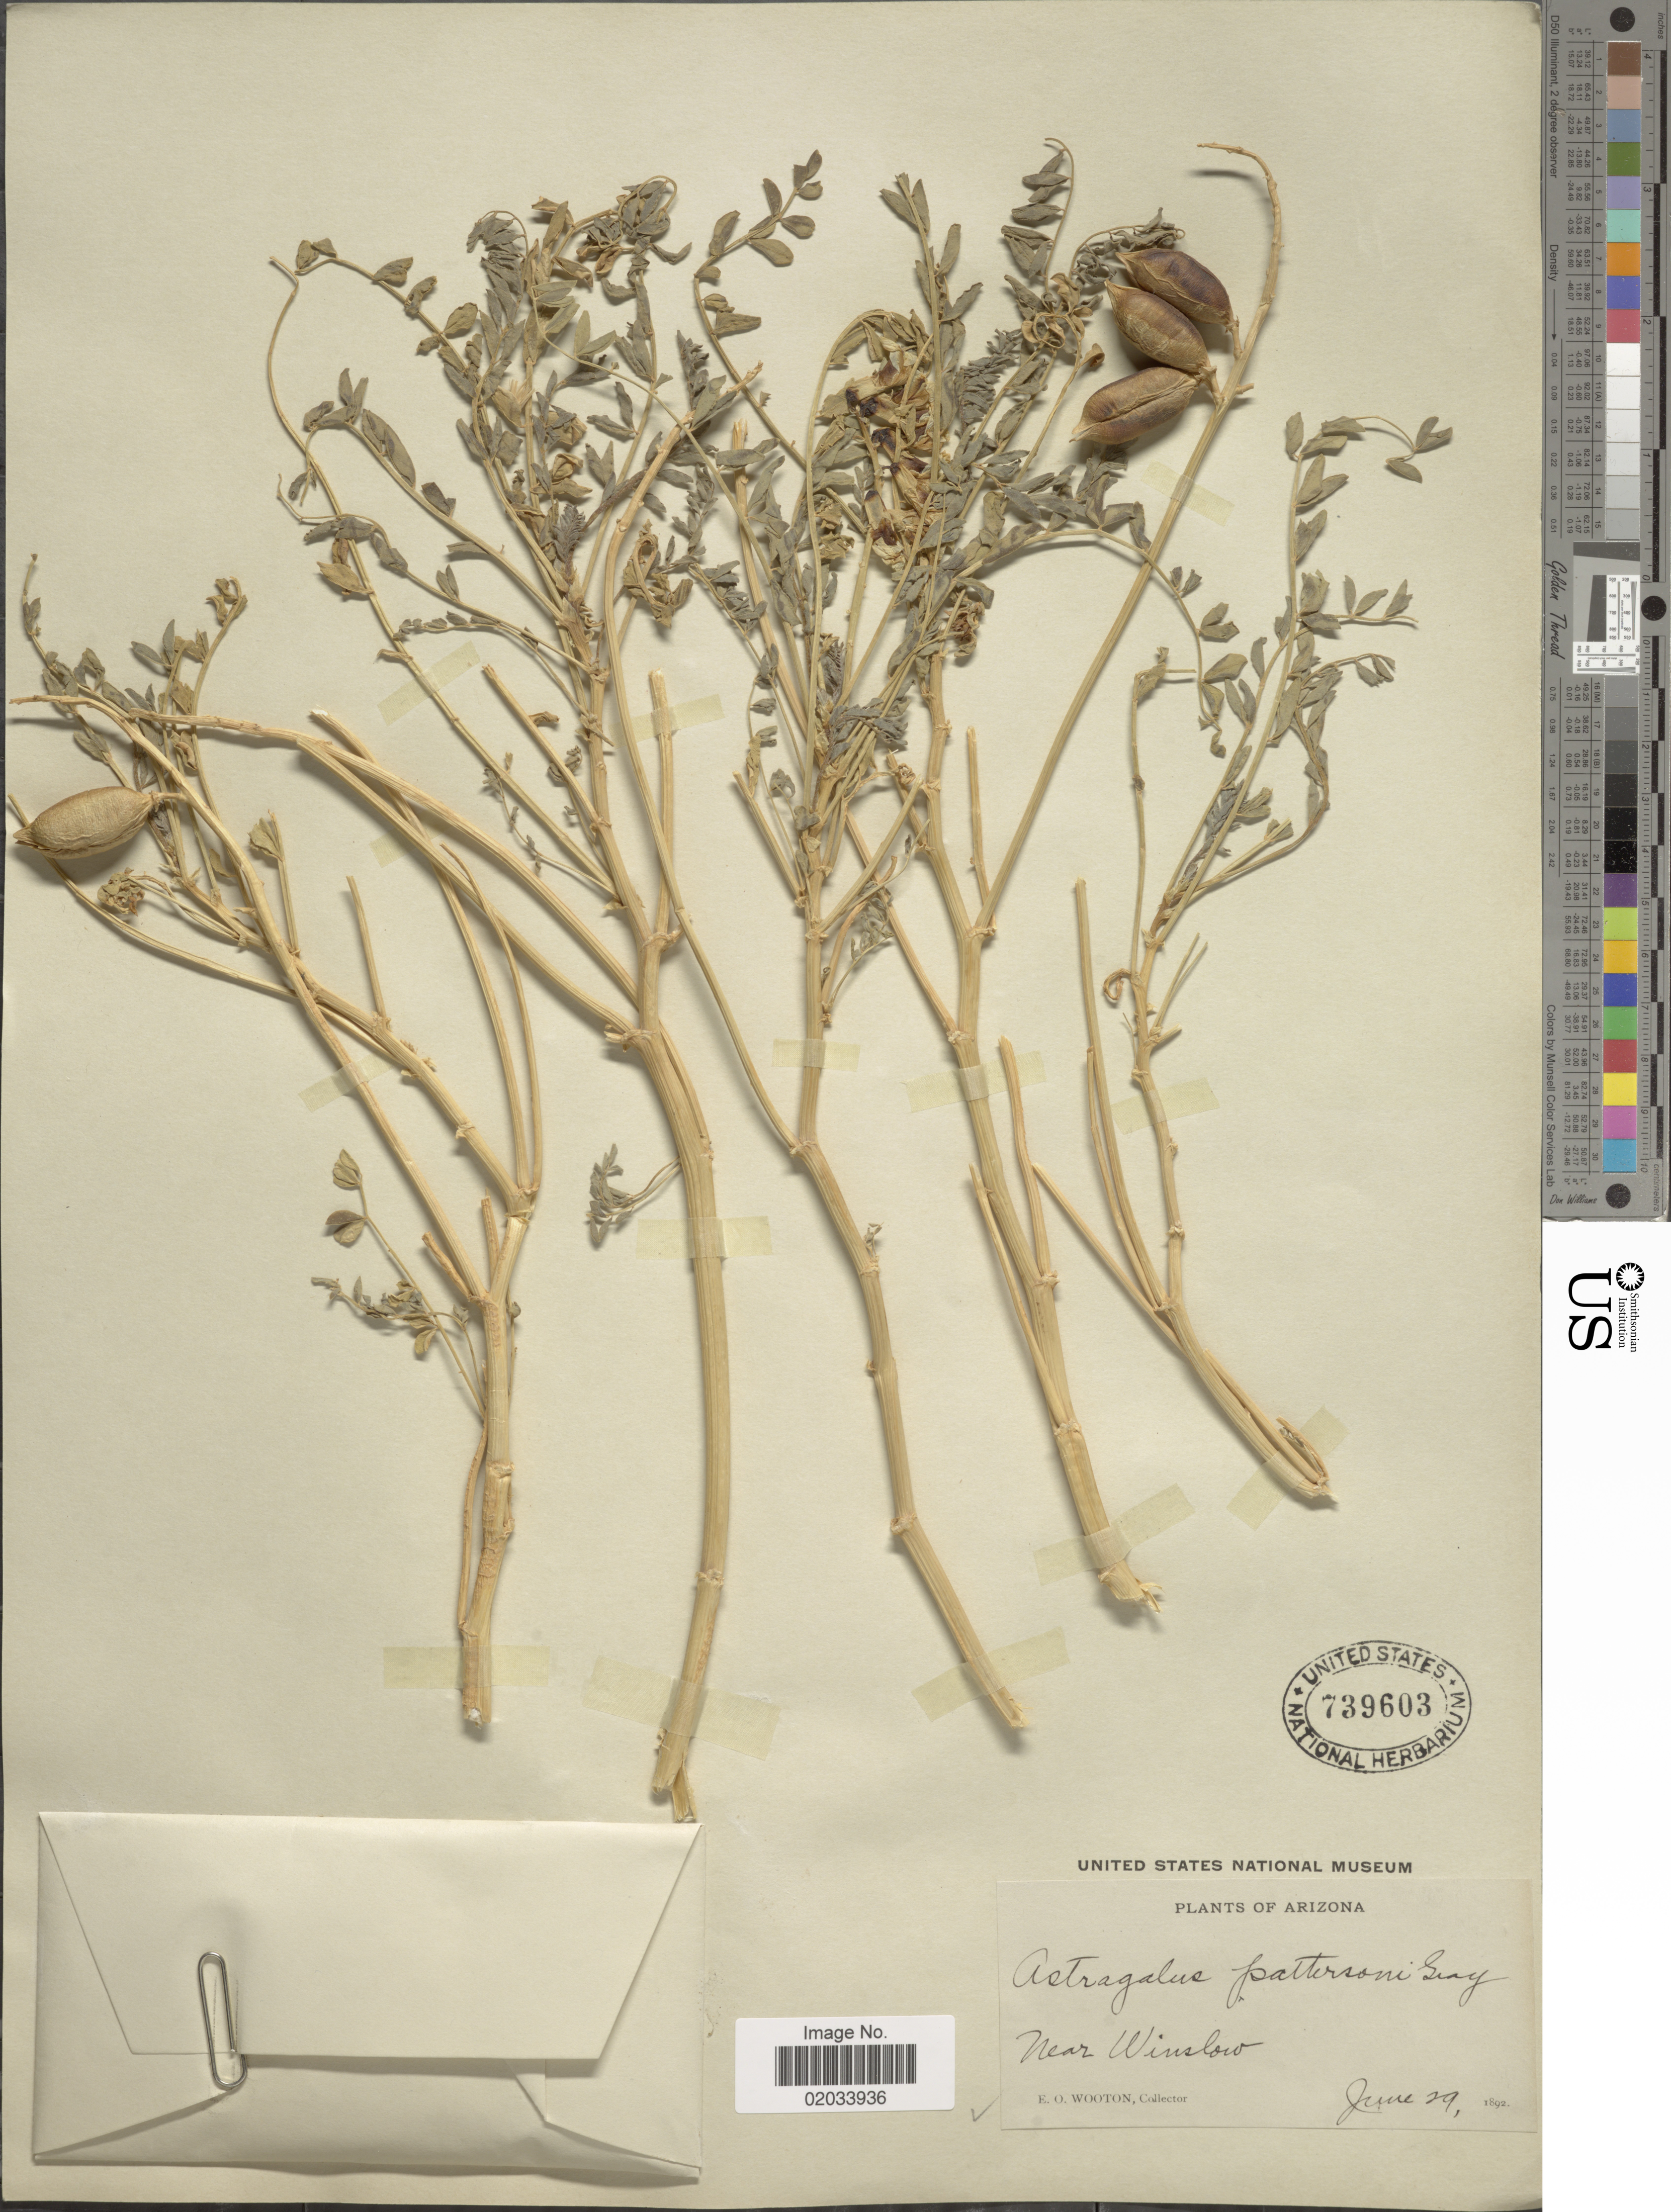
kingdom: Plantae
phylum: Tracheophyta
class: Magnoliopsida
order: Fabales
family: Fabaceae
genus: Astragalus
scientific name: Astragalus praelongus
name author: E. Sheld.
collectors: E. O. Wooton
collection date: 1892-06-29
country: United States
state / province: Arizona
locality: Near Winslow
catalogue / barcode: US 739603